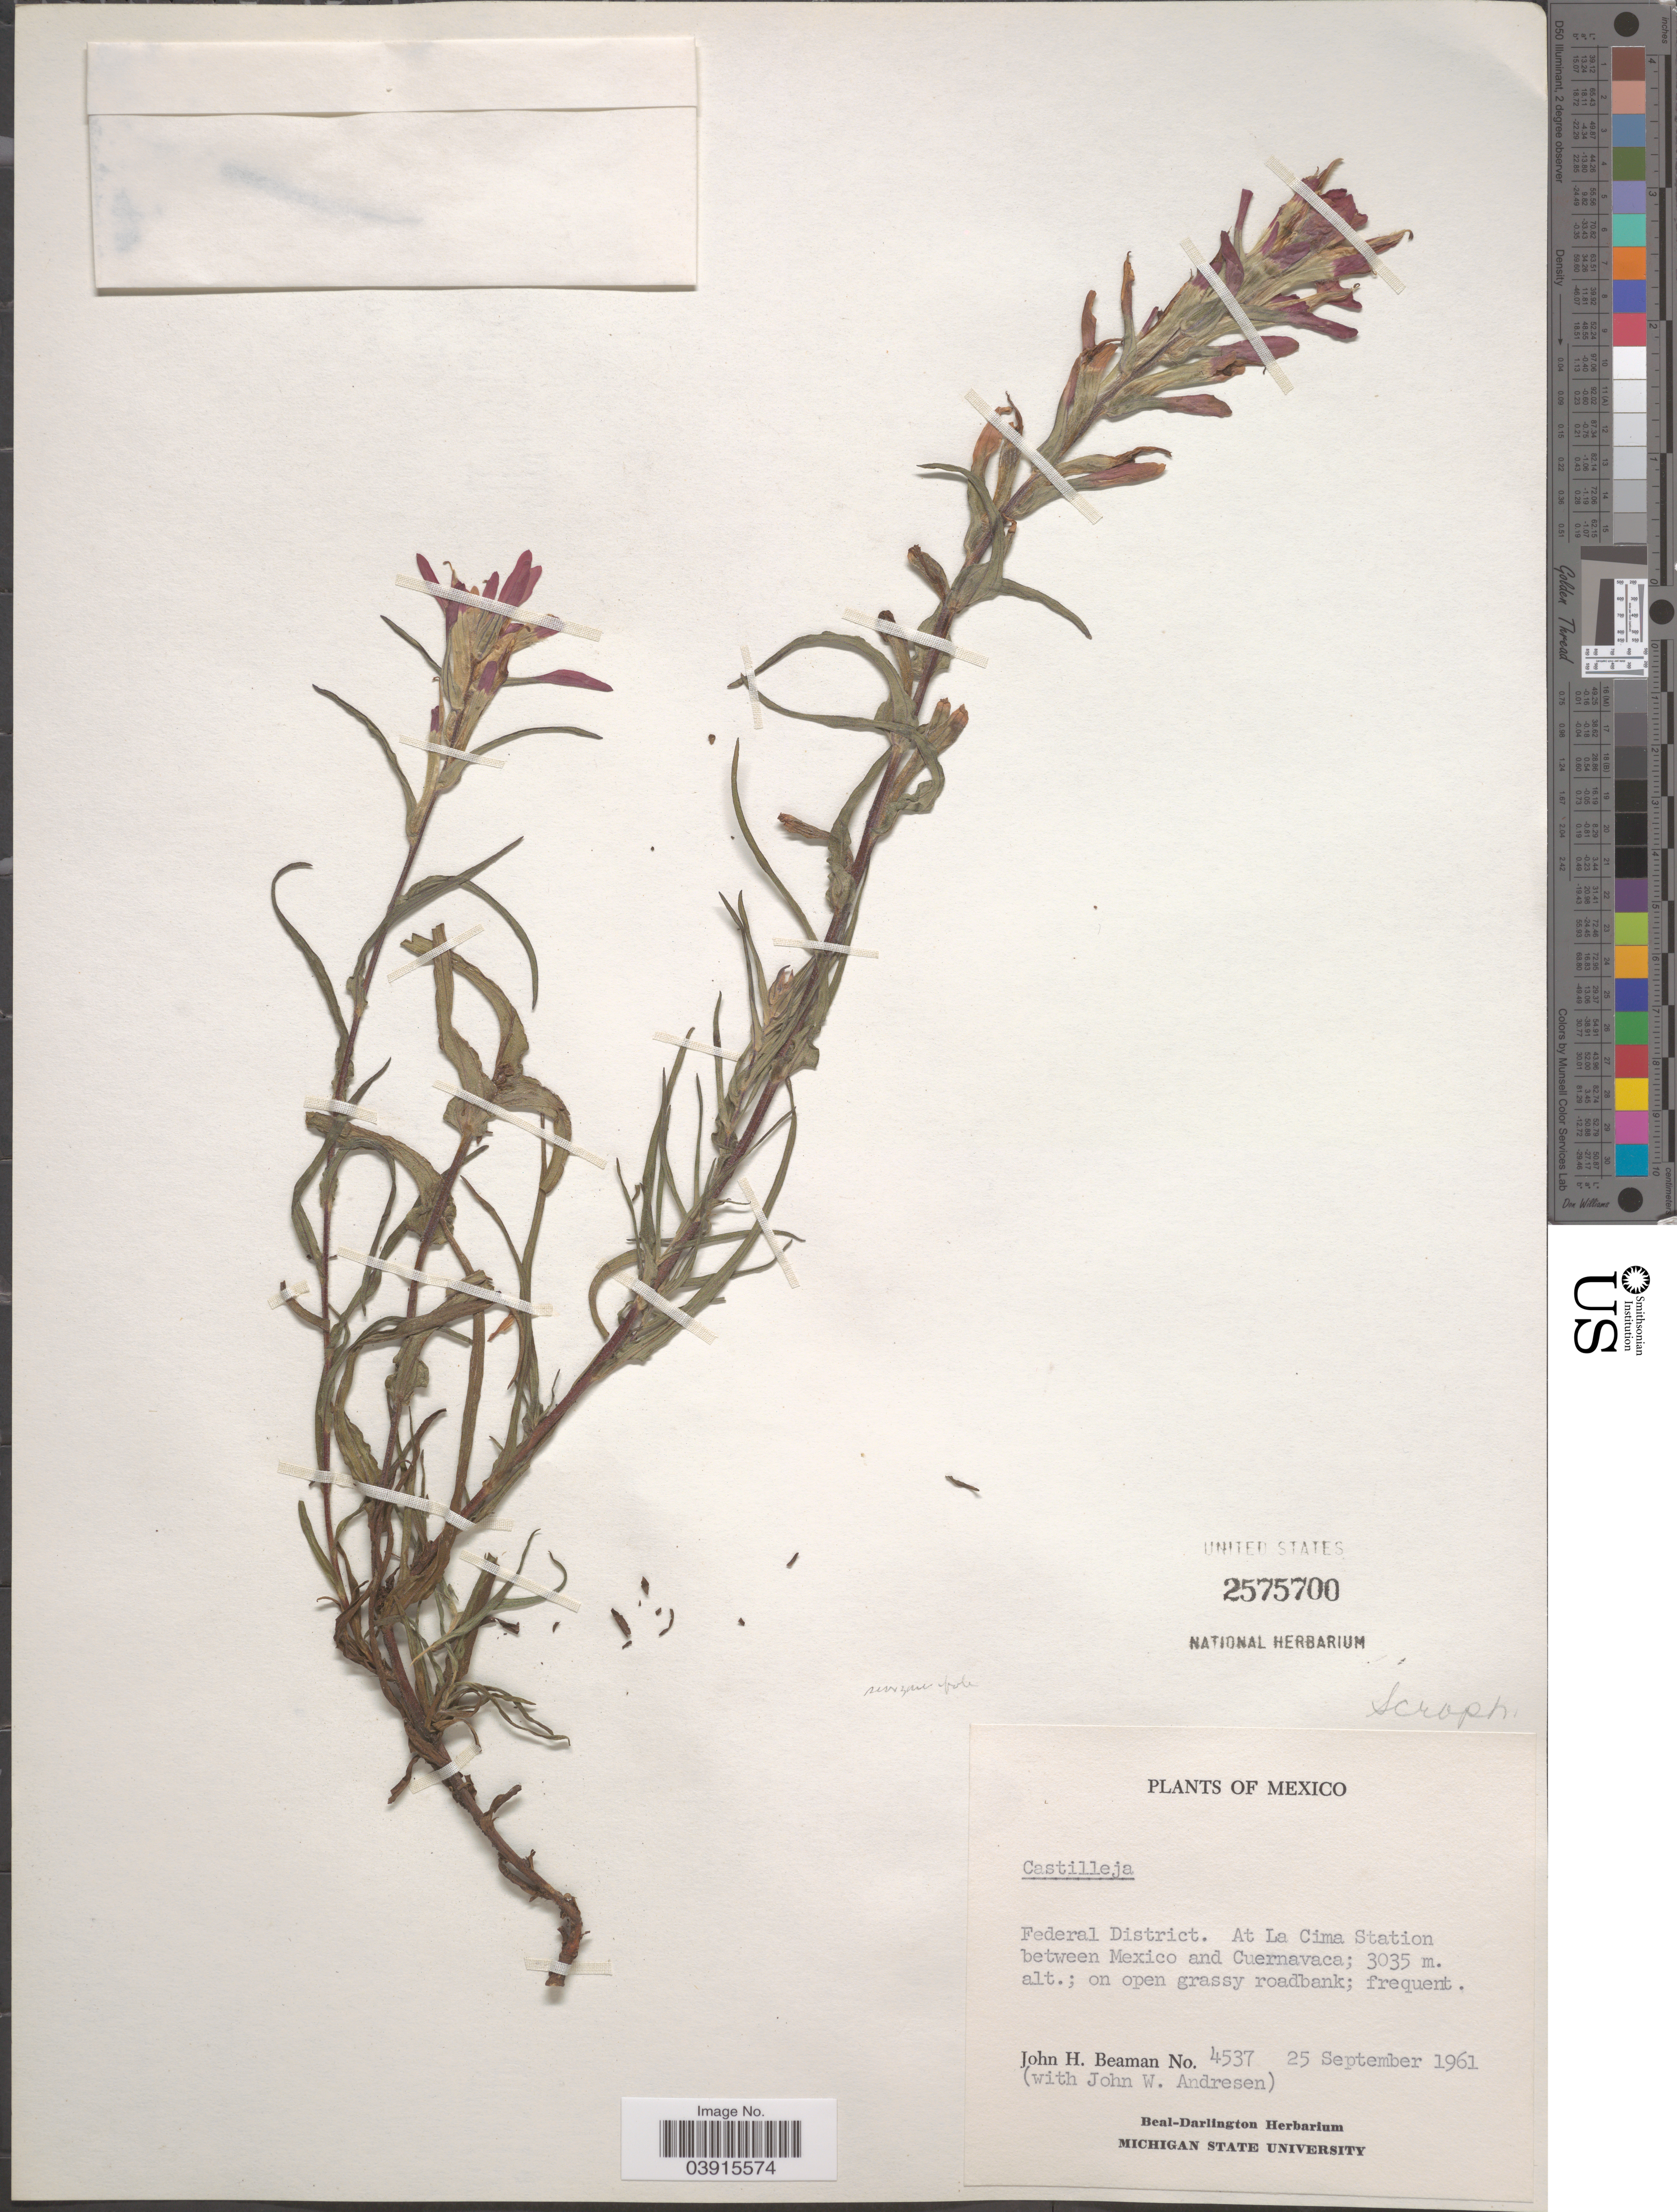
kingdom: Plantae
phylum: Tracheophyta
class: Magnoliopsida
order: Lamiales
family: Orobanchaceae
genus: Castilleja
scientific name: Castilleja scorzonerifolia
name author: Kunth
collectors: J. H. Beaman & J. Andrésen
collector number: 4537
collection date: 1961-09-25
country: Mexico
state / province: Distrito Federal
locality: Federal District. At La Cima Station between Mexico and Cuernavaca.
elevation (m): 3035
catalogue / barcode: US 2575700